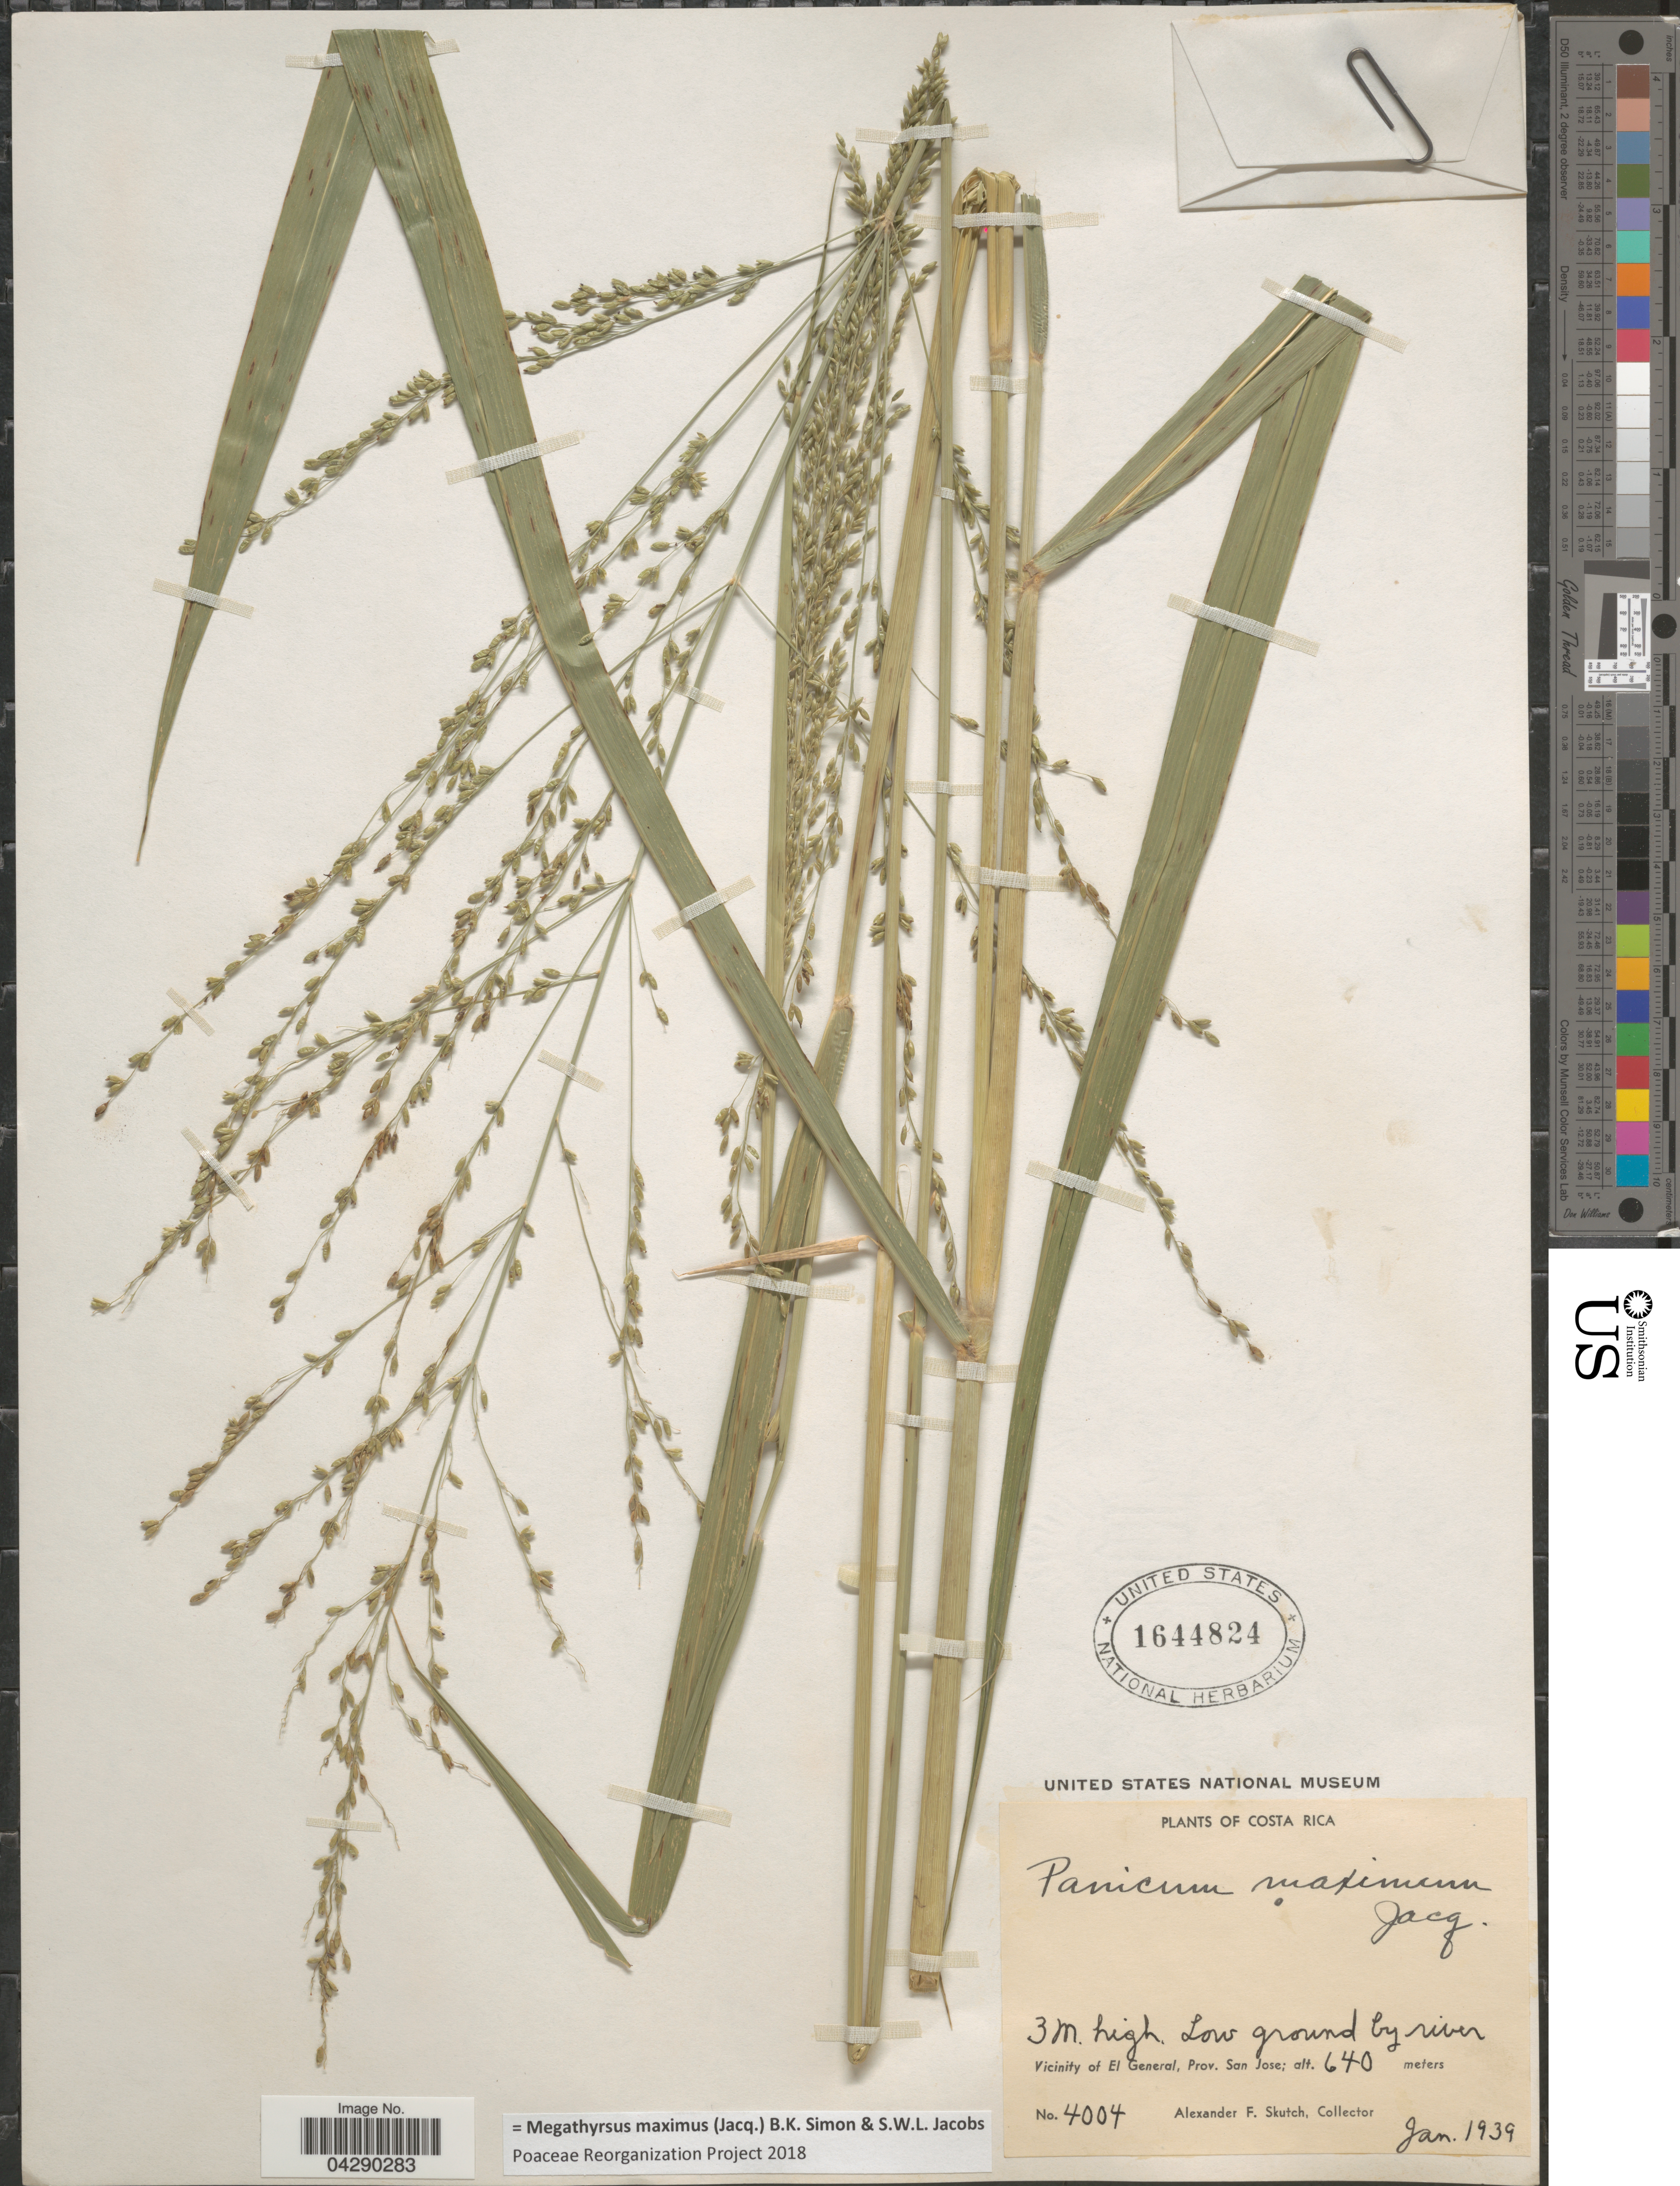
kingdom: Plantae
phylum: Tracheophyta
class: Liliopsida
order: Poales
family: Poaceae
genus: Megathyrsus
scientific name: Megathyrsus maximus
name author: (Jacq.) B.K. Simon & S.W.L. Jacobs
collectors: A. F. Skutch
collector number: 4004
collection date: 1939-01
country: Costa Rica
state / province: San José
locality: Low ground by river. Vicinity of El General, Prov. San Jose.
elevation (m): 640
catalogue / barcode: US 1644824